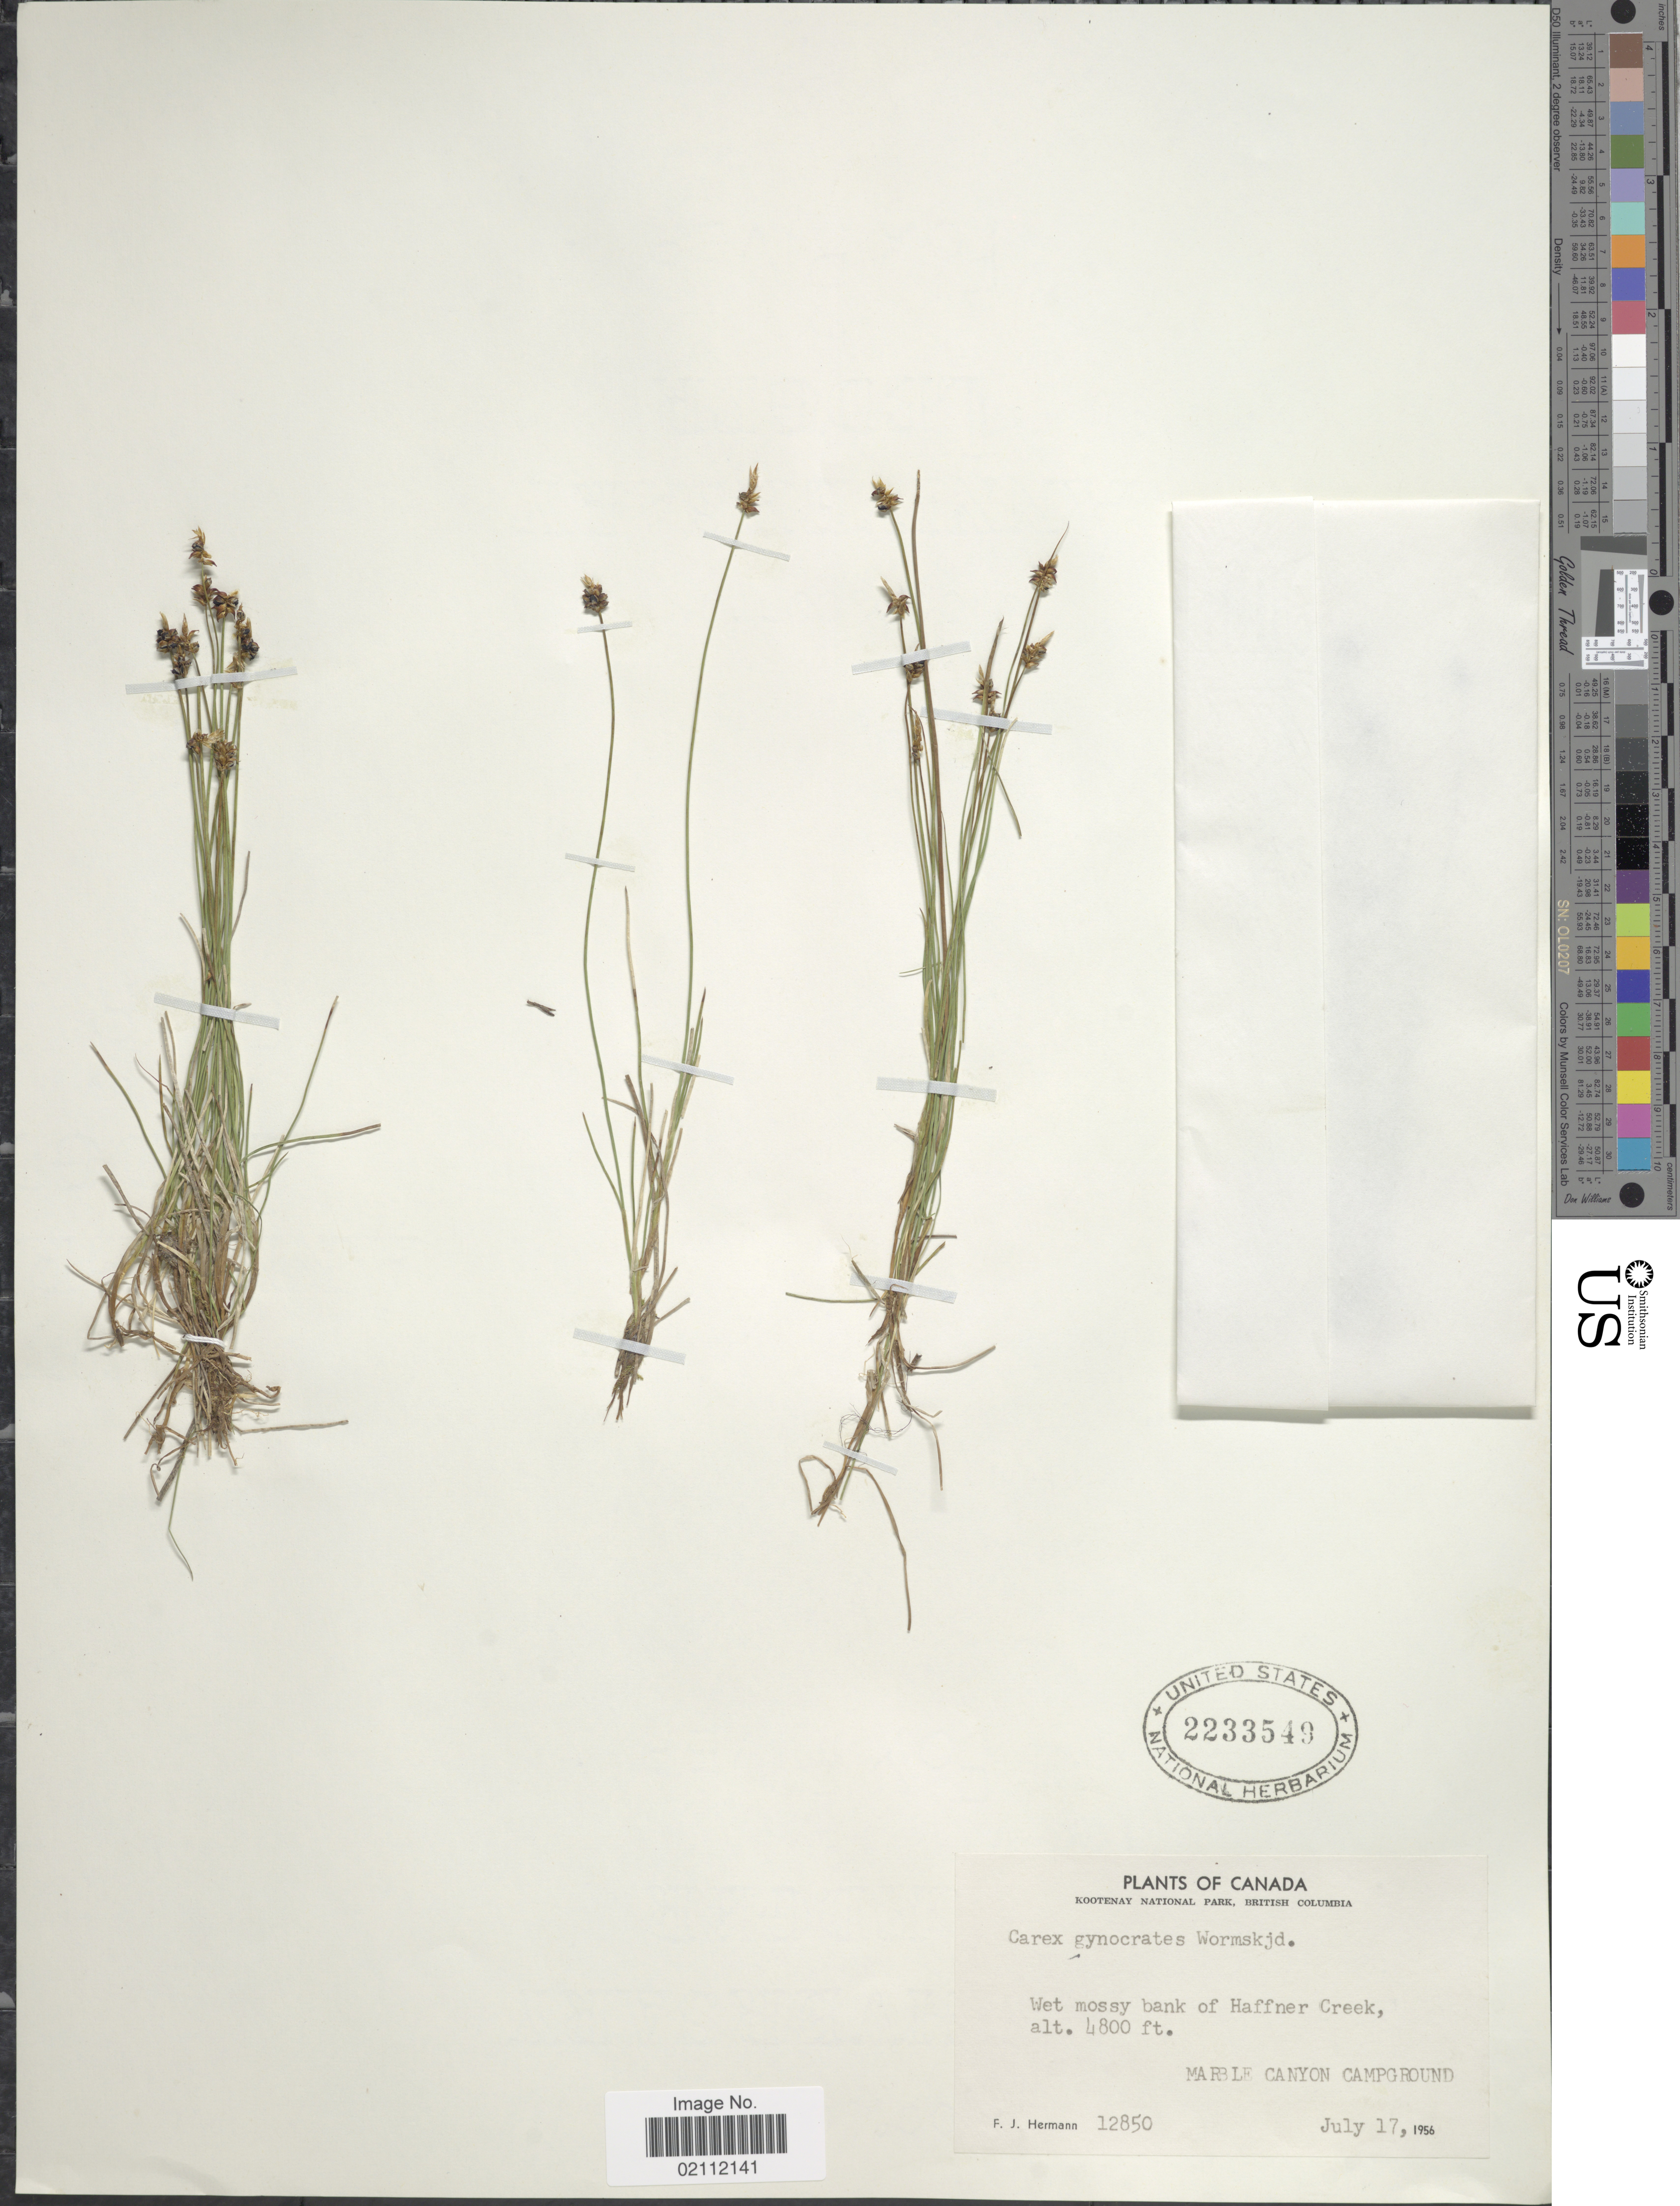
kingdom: Plantae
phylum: Tracheophyta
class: Liliopsida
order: Poales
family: Cyperaceae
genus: Carex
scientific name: Carex nardina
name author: (Hornem.) Fr.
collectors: F. J. Hermann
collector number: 12850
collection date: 1956-07-17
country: Canada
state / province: British Columbia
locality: Kootenay National Park. Haffner Creek, Marble Canyon Campground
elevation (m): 1463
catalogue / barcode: US 2233549